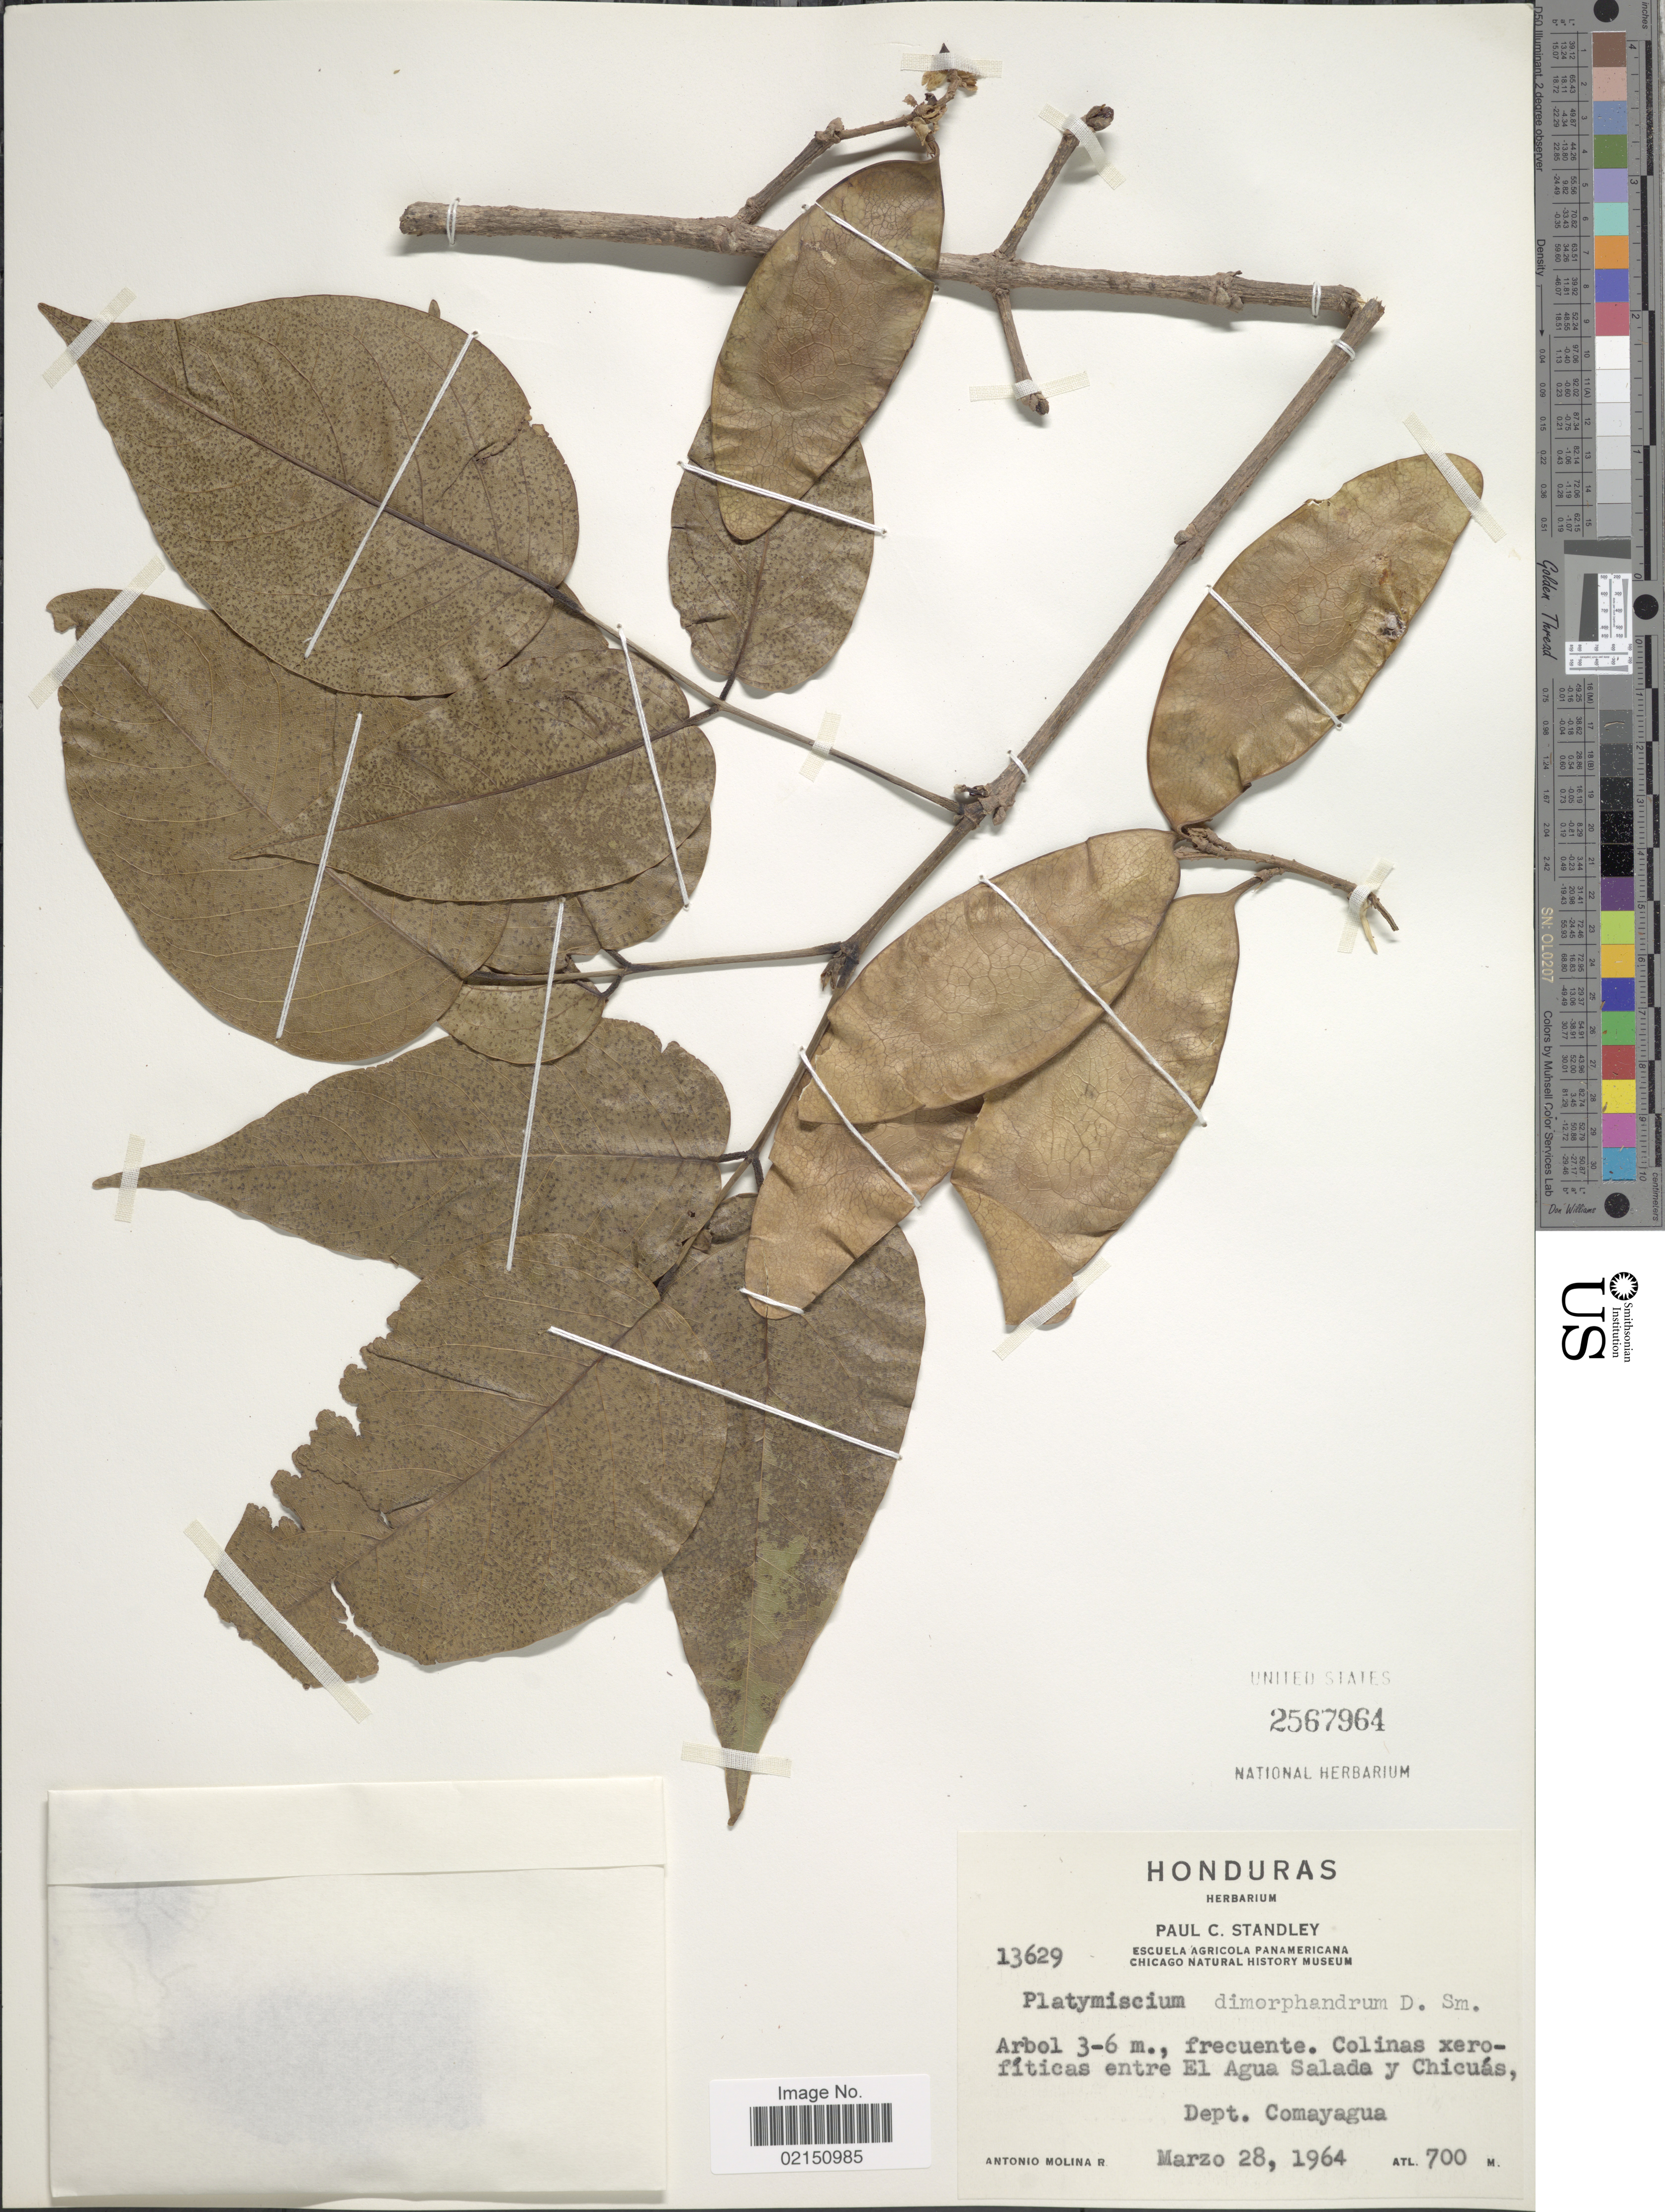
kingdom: Plantae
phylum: Tracheophyta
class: Magnoliopsida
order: Fabales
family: Fabaceae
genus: Platymiscium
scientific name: Platymiscium dimorphandrum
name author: Donn. Sm.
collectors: A. Molina R.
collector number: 13629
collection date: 1964-03-28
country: Honduras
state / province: Comayagua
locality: Colinas xerofíticas entre El Agua Salada y Chicuás, Dept Comayagua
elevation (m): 700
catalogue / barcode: US 2567964